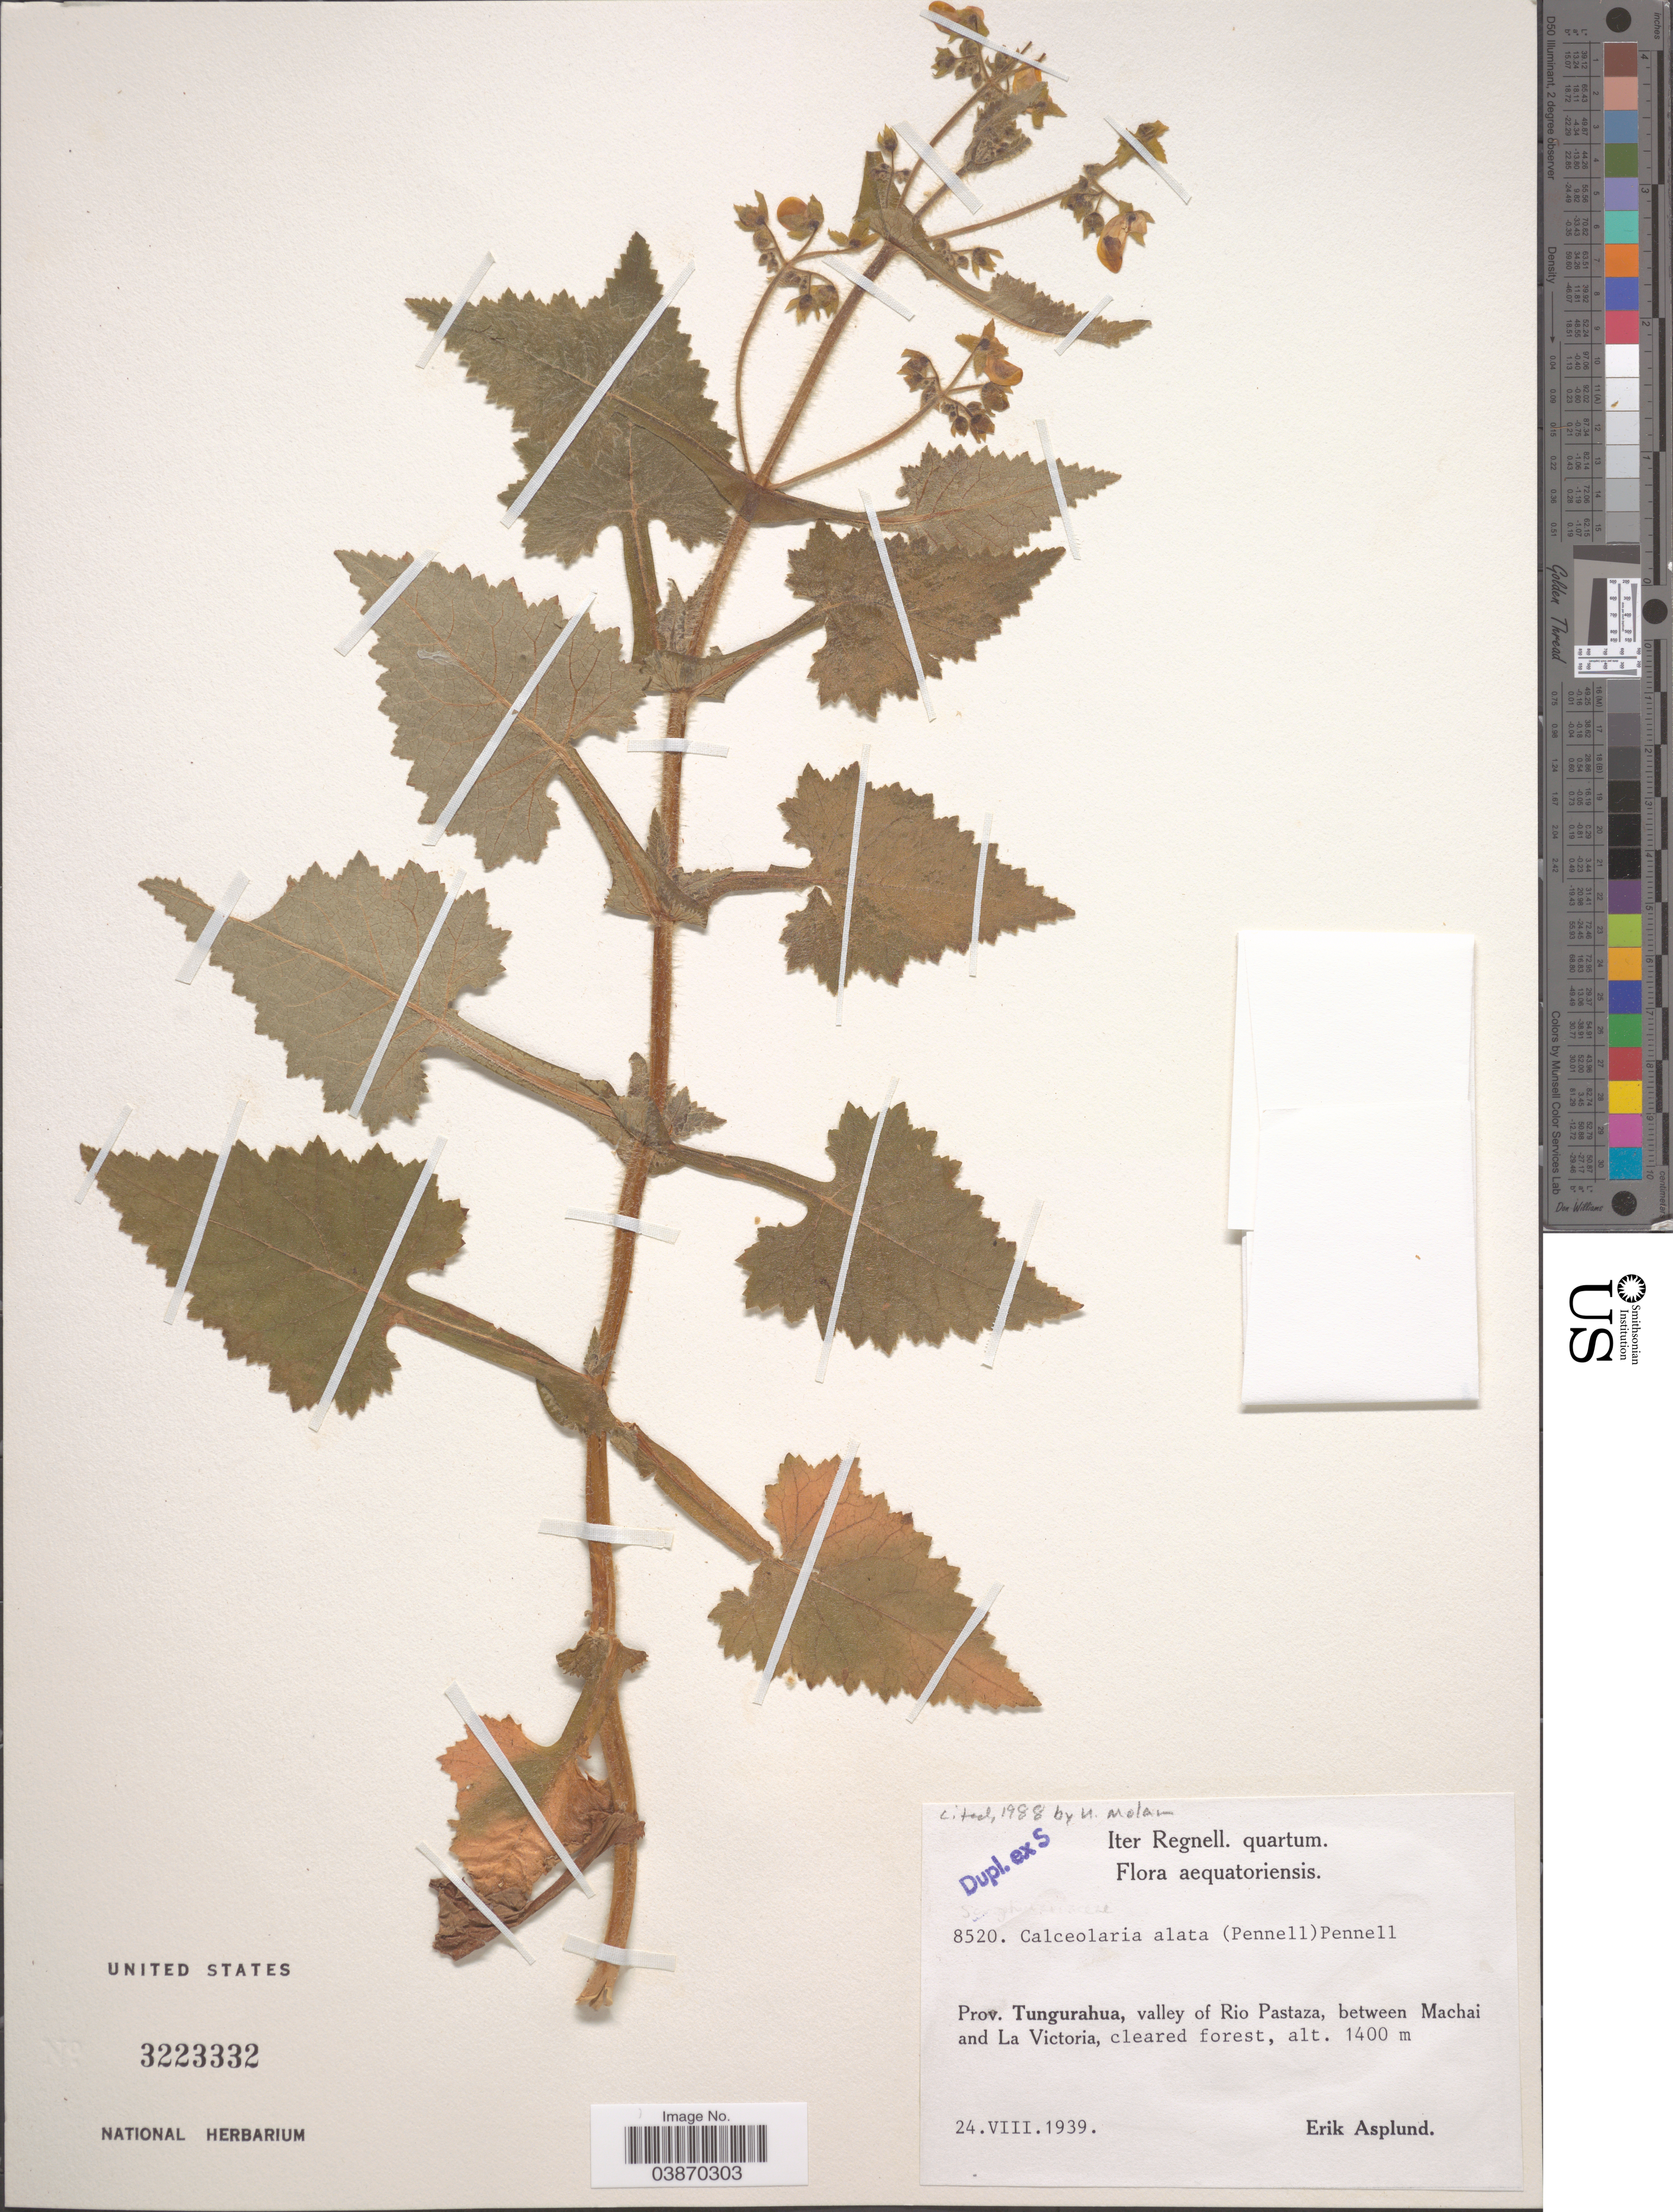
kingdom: Plantae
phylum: Tracheophyta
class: Magnoliopsida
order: Lamiales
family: Calceolariaceae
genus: Calceolaria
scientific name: Calceolaria alata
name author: (Pennell) Pennell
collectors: E. Asplund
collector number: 8520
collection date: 1939-08-24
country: Ecuador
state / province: Tungurahua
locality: Valley of Rio Pastaza, between Machai and La Victoria.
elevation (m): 1400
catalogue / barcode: US 3223332